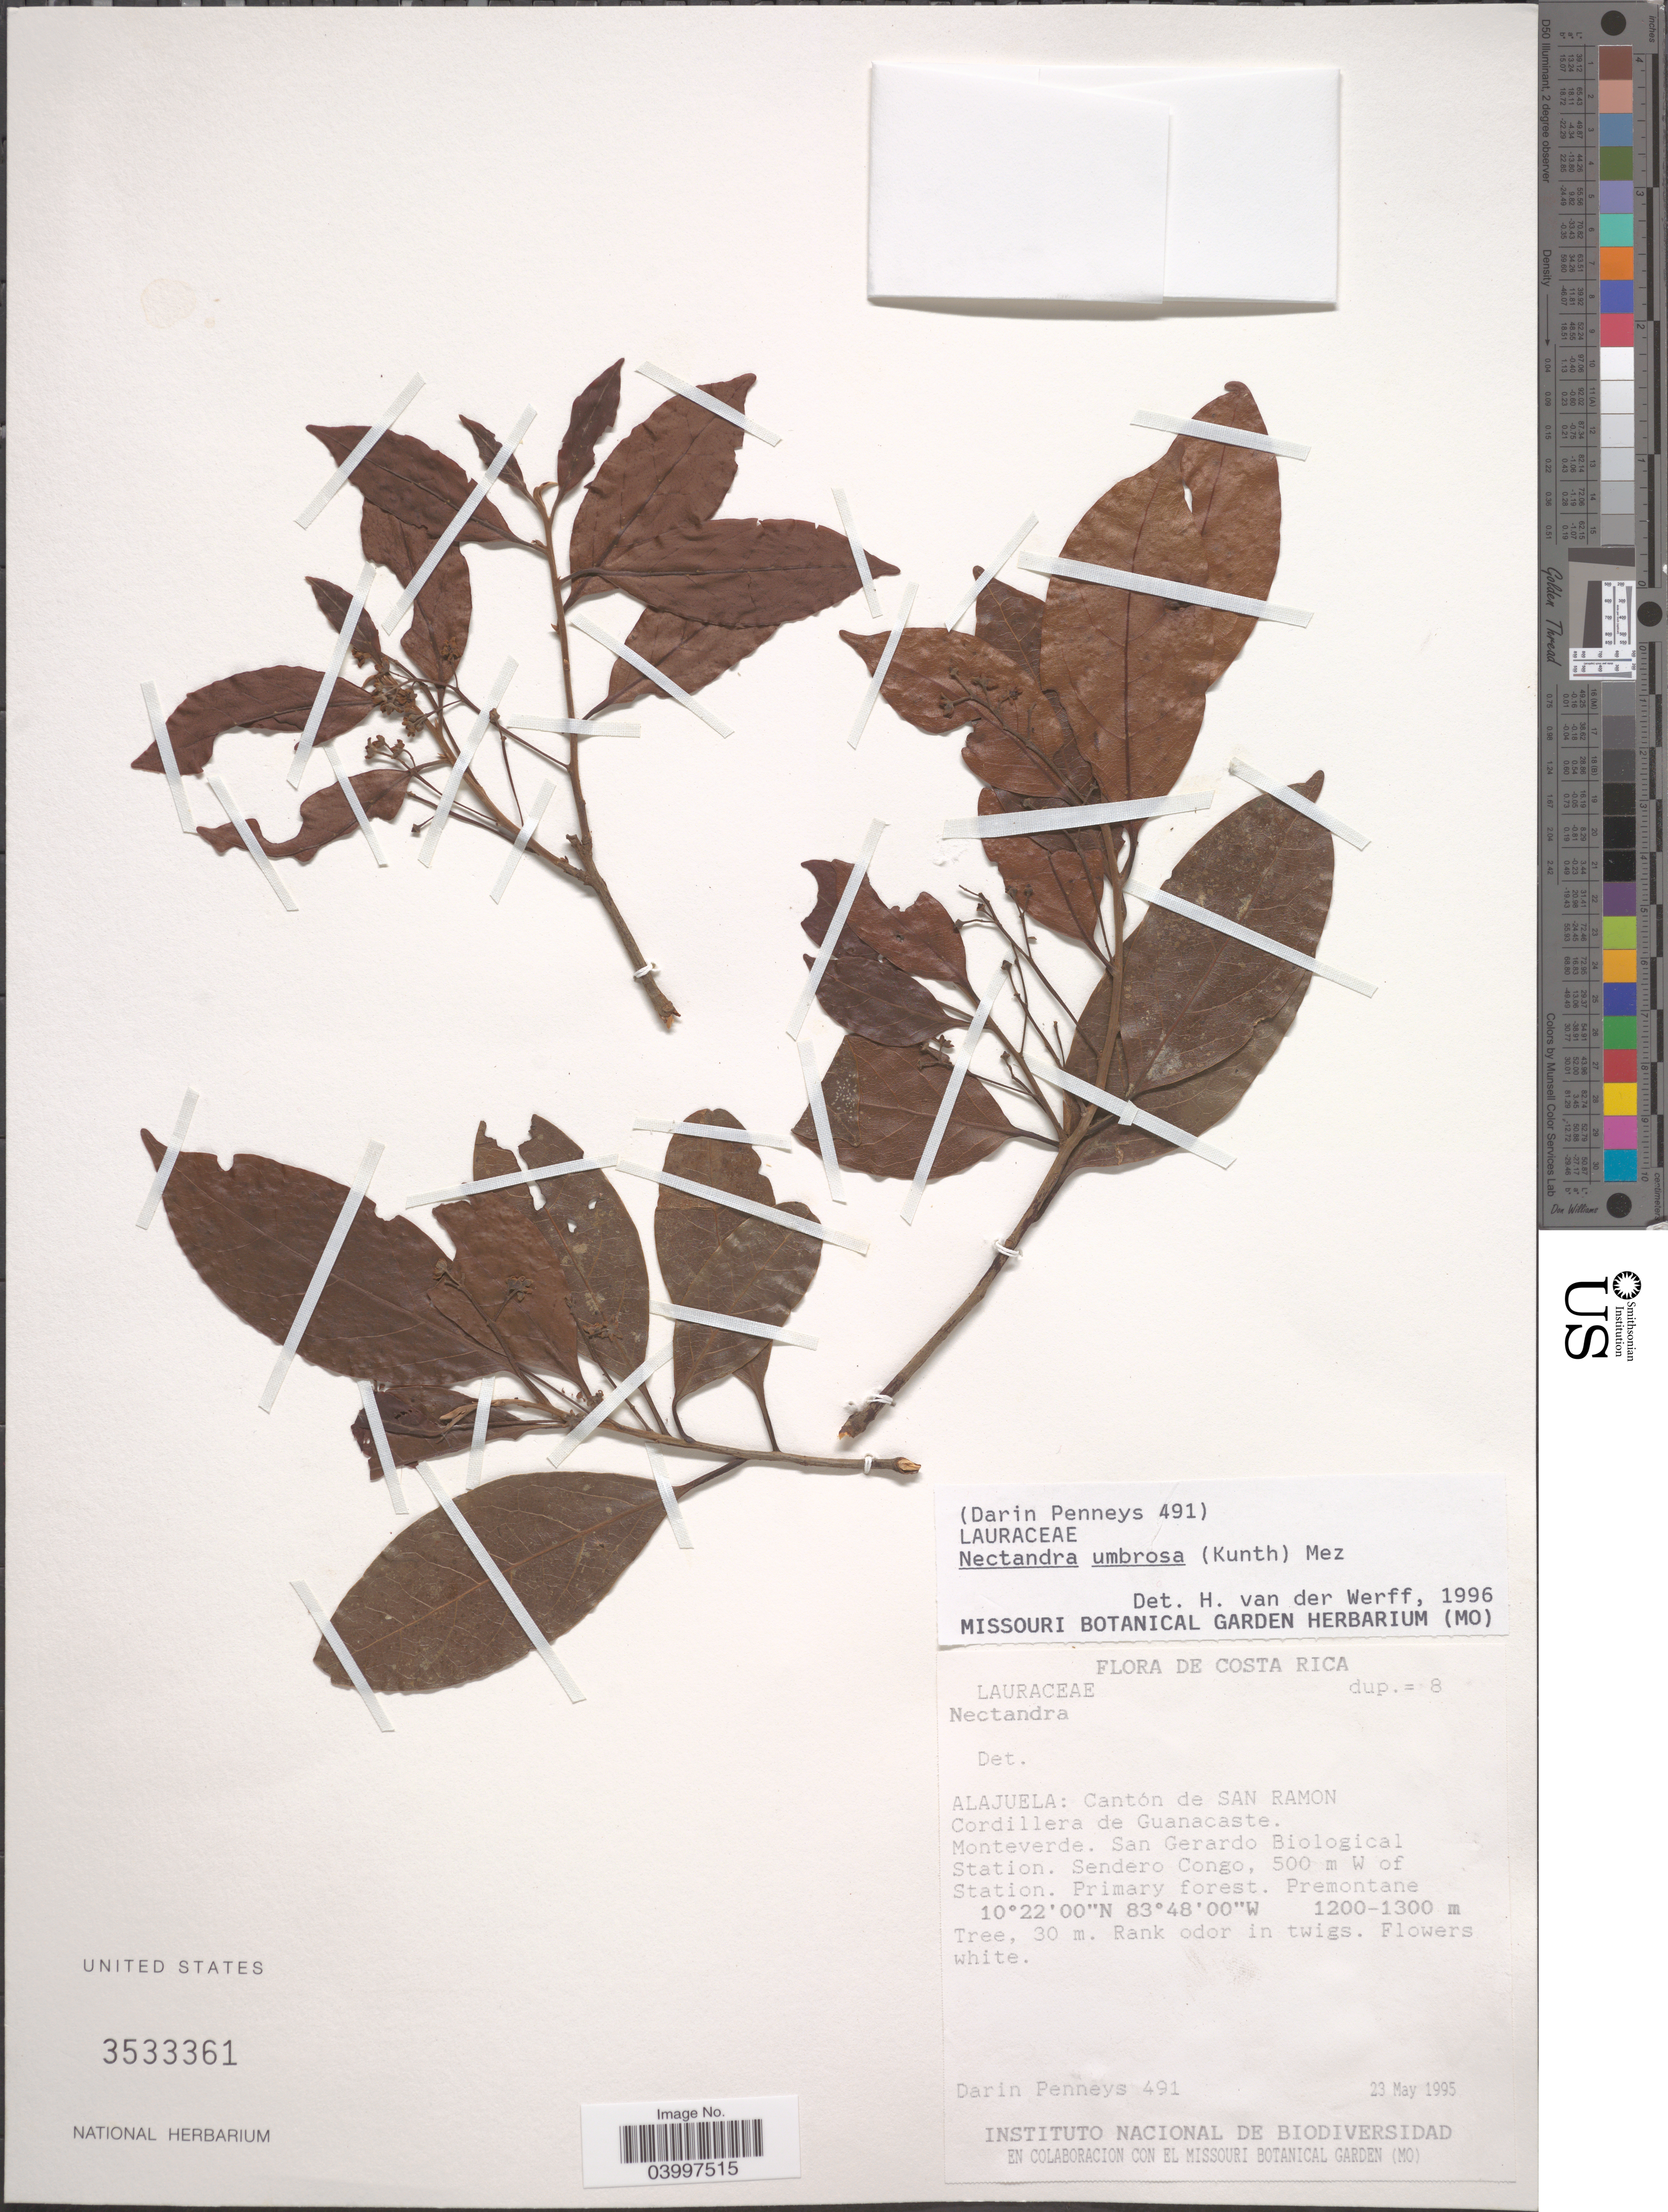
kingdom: Plantae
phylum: Tracheophyta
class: Magnoliopsida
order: Laurales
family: Lauraceae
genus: Nectandra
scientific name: Nectandra umbrosa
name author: (Kunth) Mez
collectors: D. S. Penneys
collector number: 491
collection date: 1995-05-23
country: Costa Rica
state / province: Alajuela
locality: Cantón de San Ramon. Cordillera de Guanacaste. Monteverde. San Gerardo Biological Station. Sendero Cono, 500 m W of Station.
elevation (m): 1200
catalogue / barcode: US 3533361